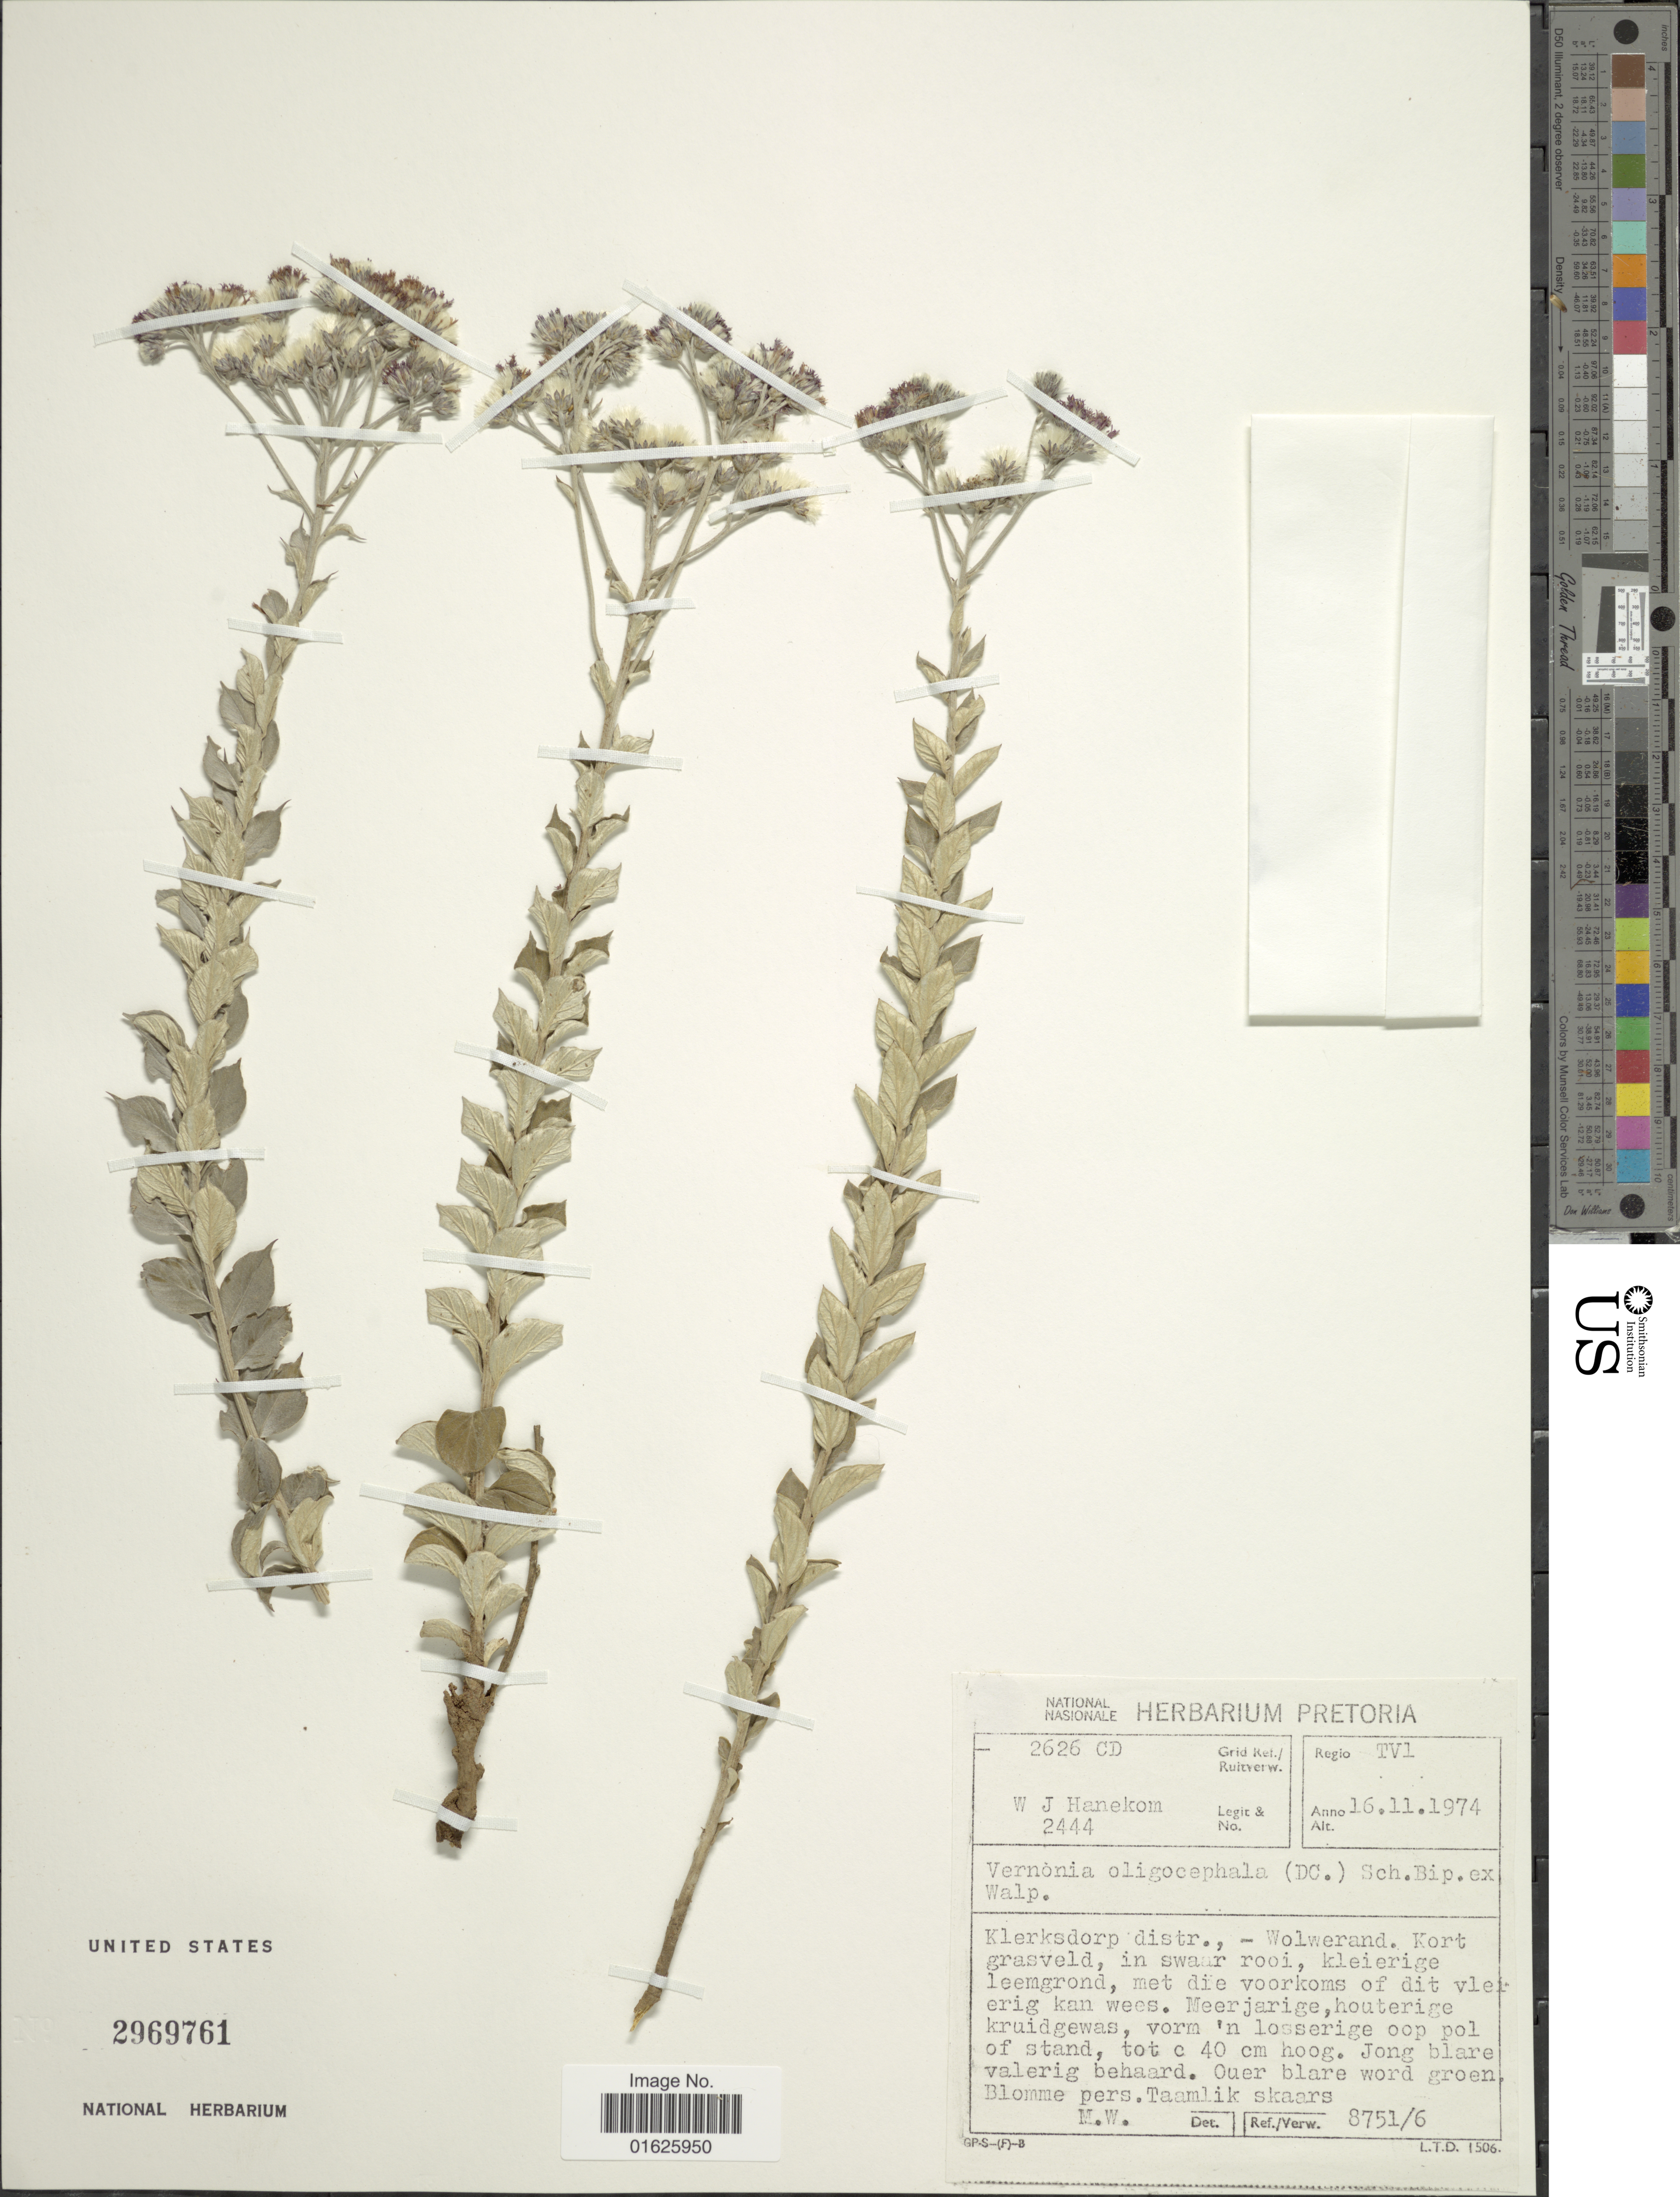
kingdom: Plantae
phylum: Tracheophyta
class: Magnoliopsida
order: Asterales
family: Asteraceae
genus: Hilliardiella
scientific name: Hilliardiella oligocephala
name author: (DC.) H. Rob.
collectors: W. Hanekom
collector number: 2444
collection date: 1974-11-16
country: South Africa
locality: Regio TVL, Klerksdorp distr., - Wolwerand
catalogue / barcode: US 2969761